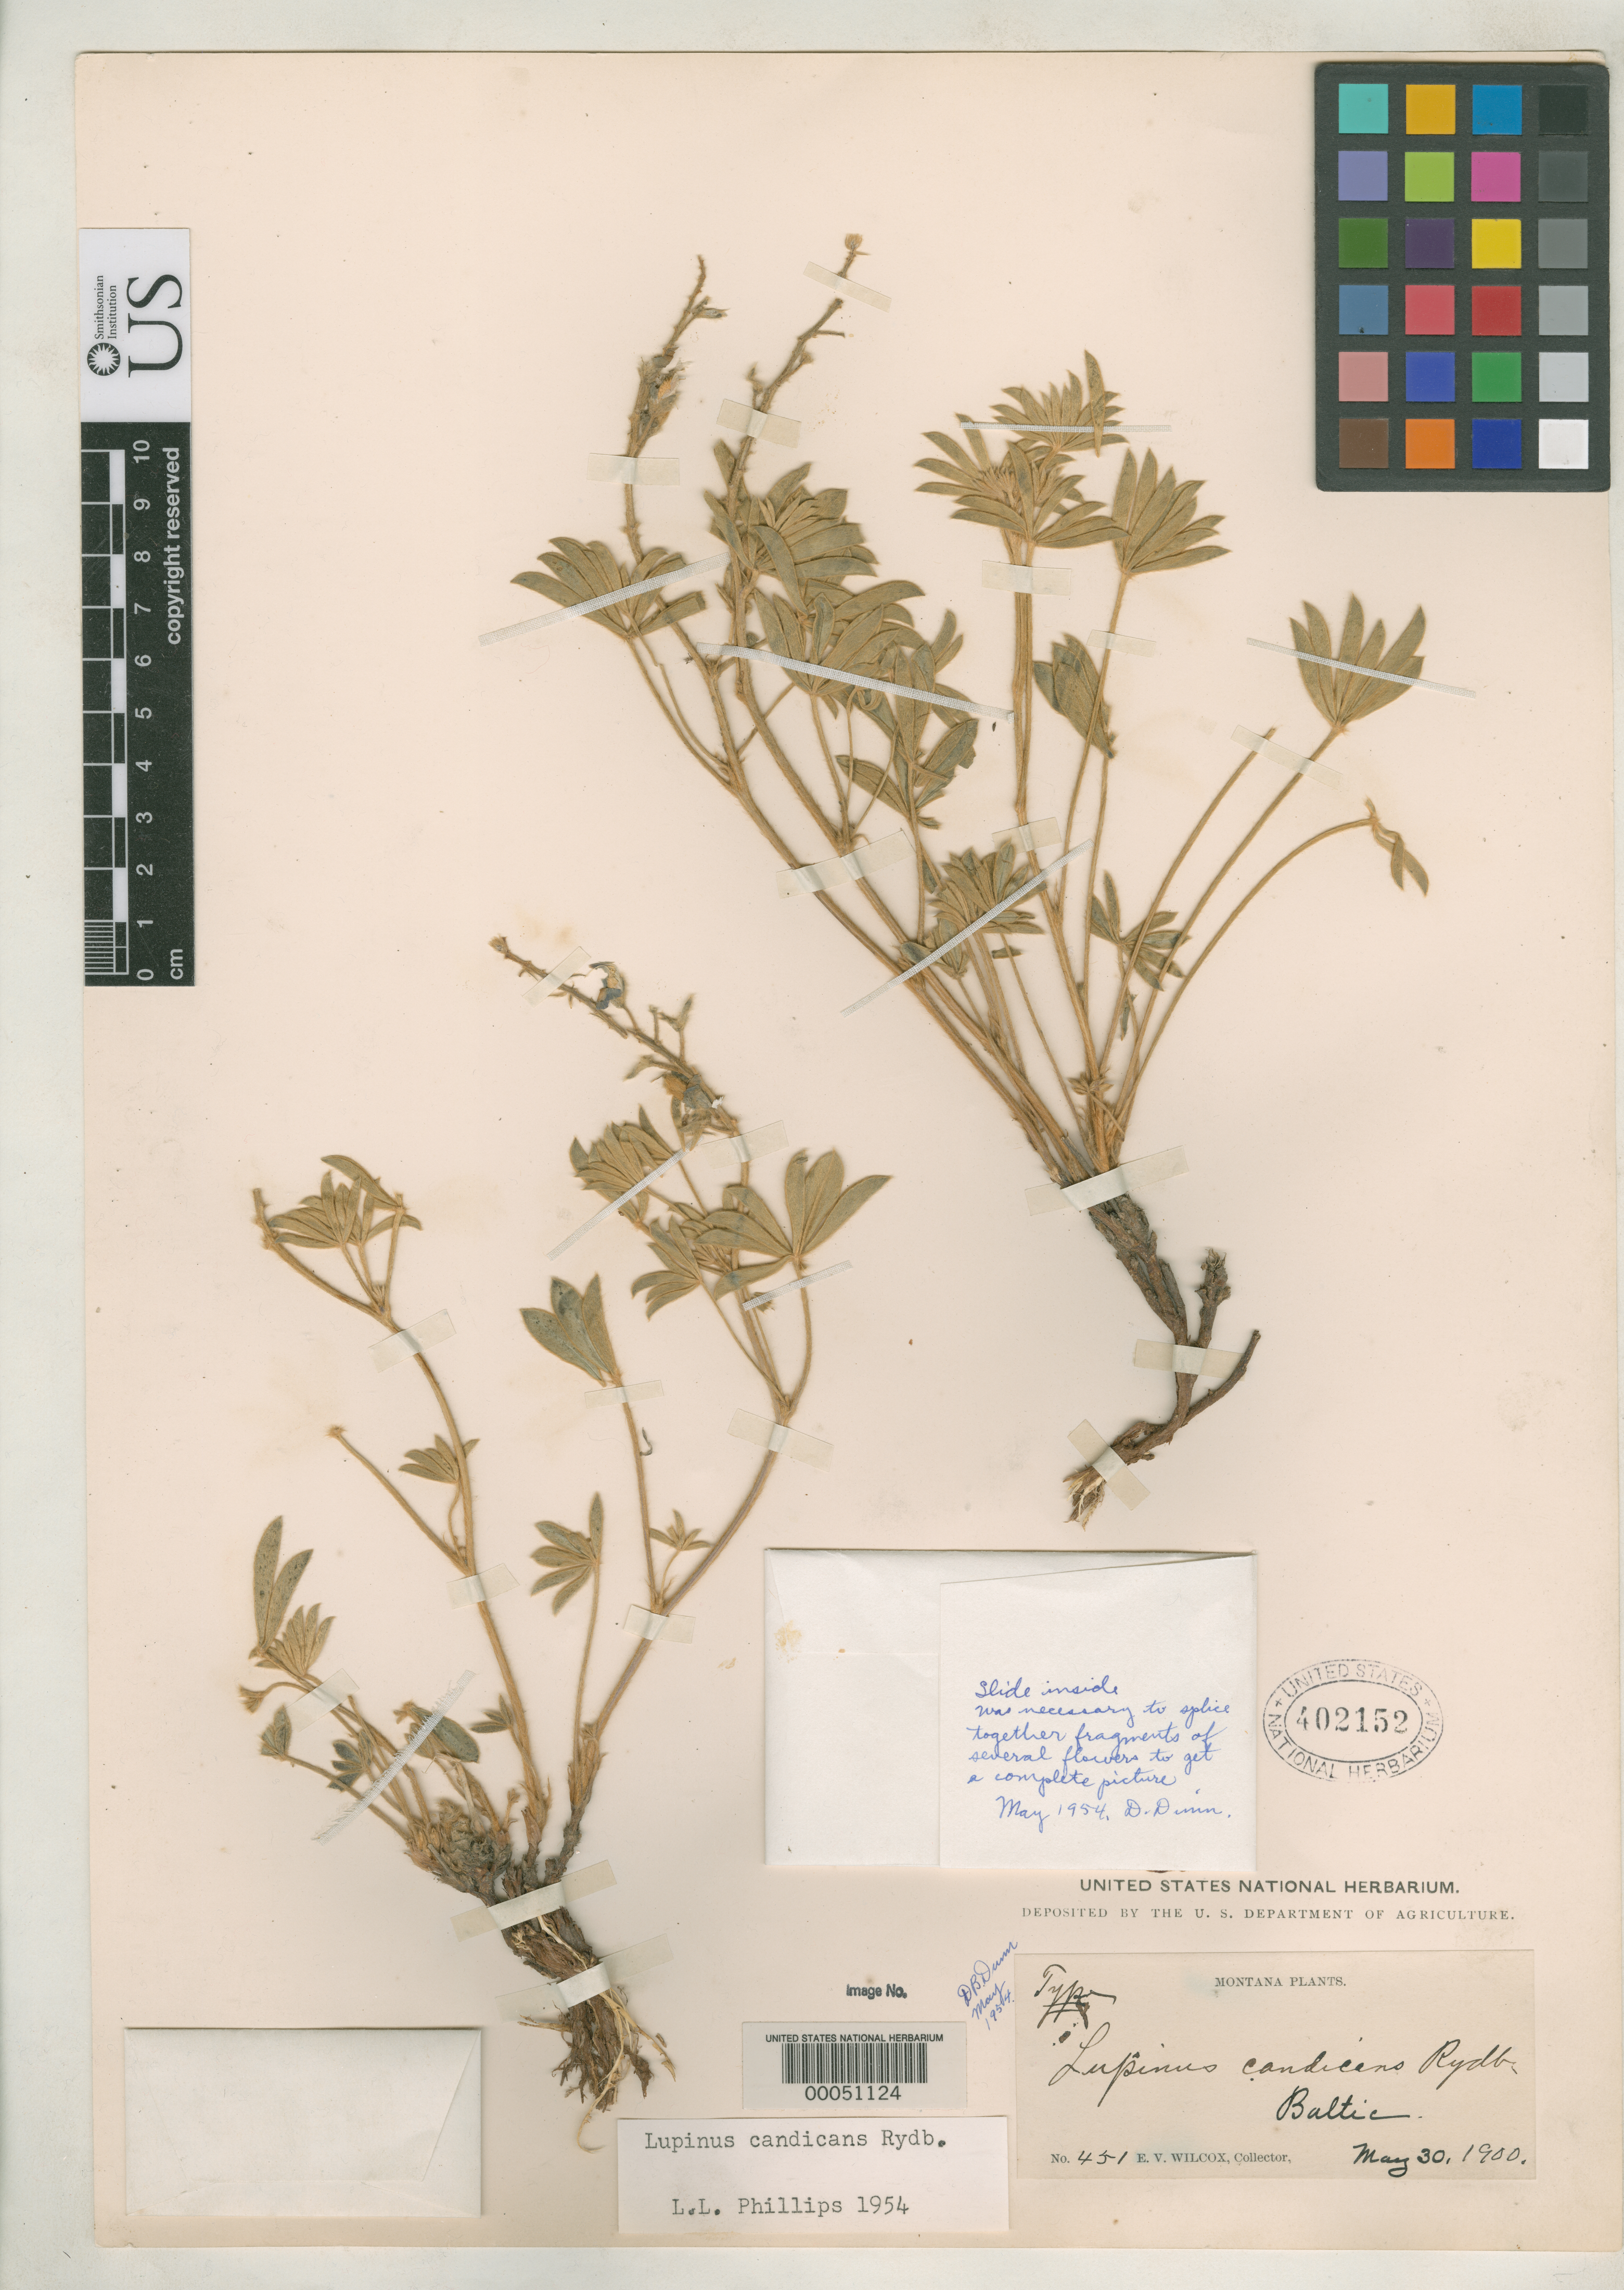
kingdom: Plantae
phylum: Tracheophyta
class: Magnoliopsida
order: Fabales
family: Fabaceae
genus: Lupinus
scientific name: Lupinus candicans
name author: Rydb.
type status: Holotype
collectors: E. V. Wilcox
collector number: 451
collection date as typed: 30 May 1900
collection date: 1900-05-30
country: United States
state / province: Montana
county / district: Glacier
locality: Baltic.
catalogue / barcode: US 402152